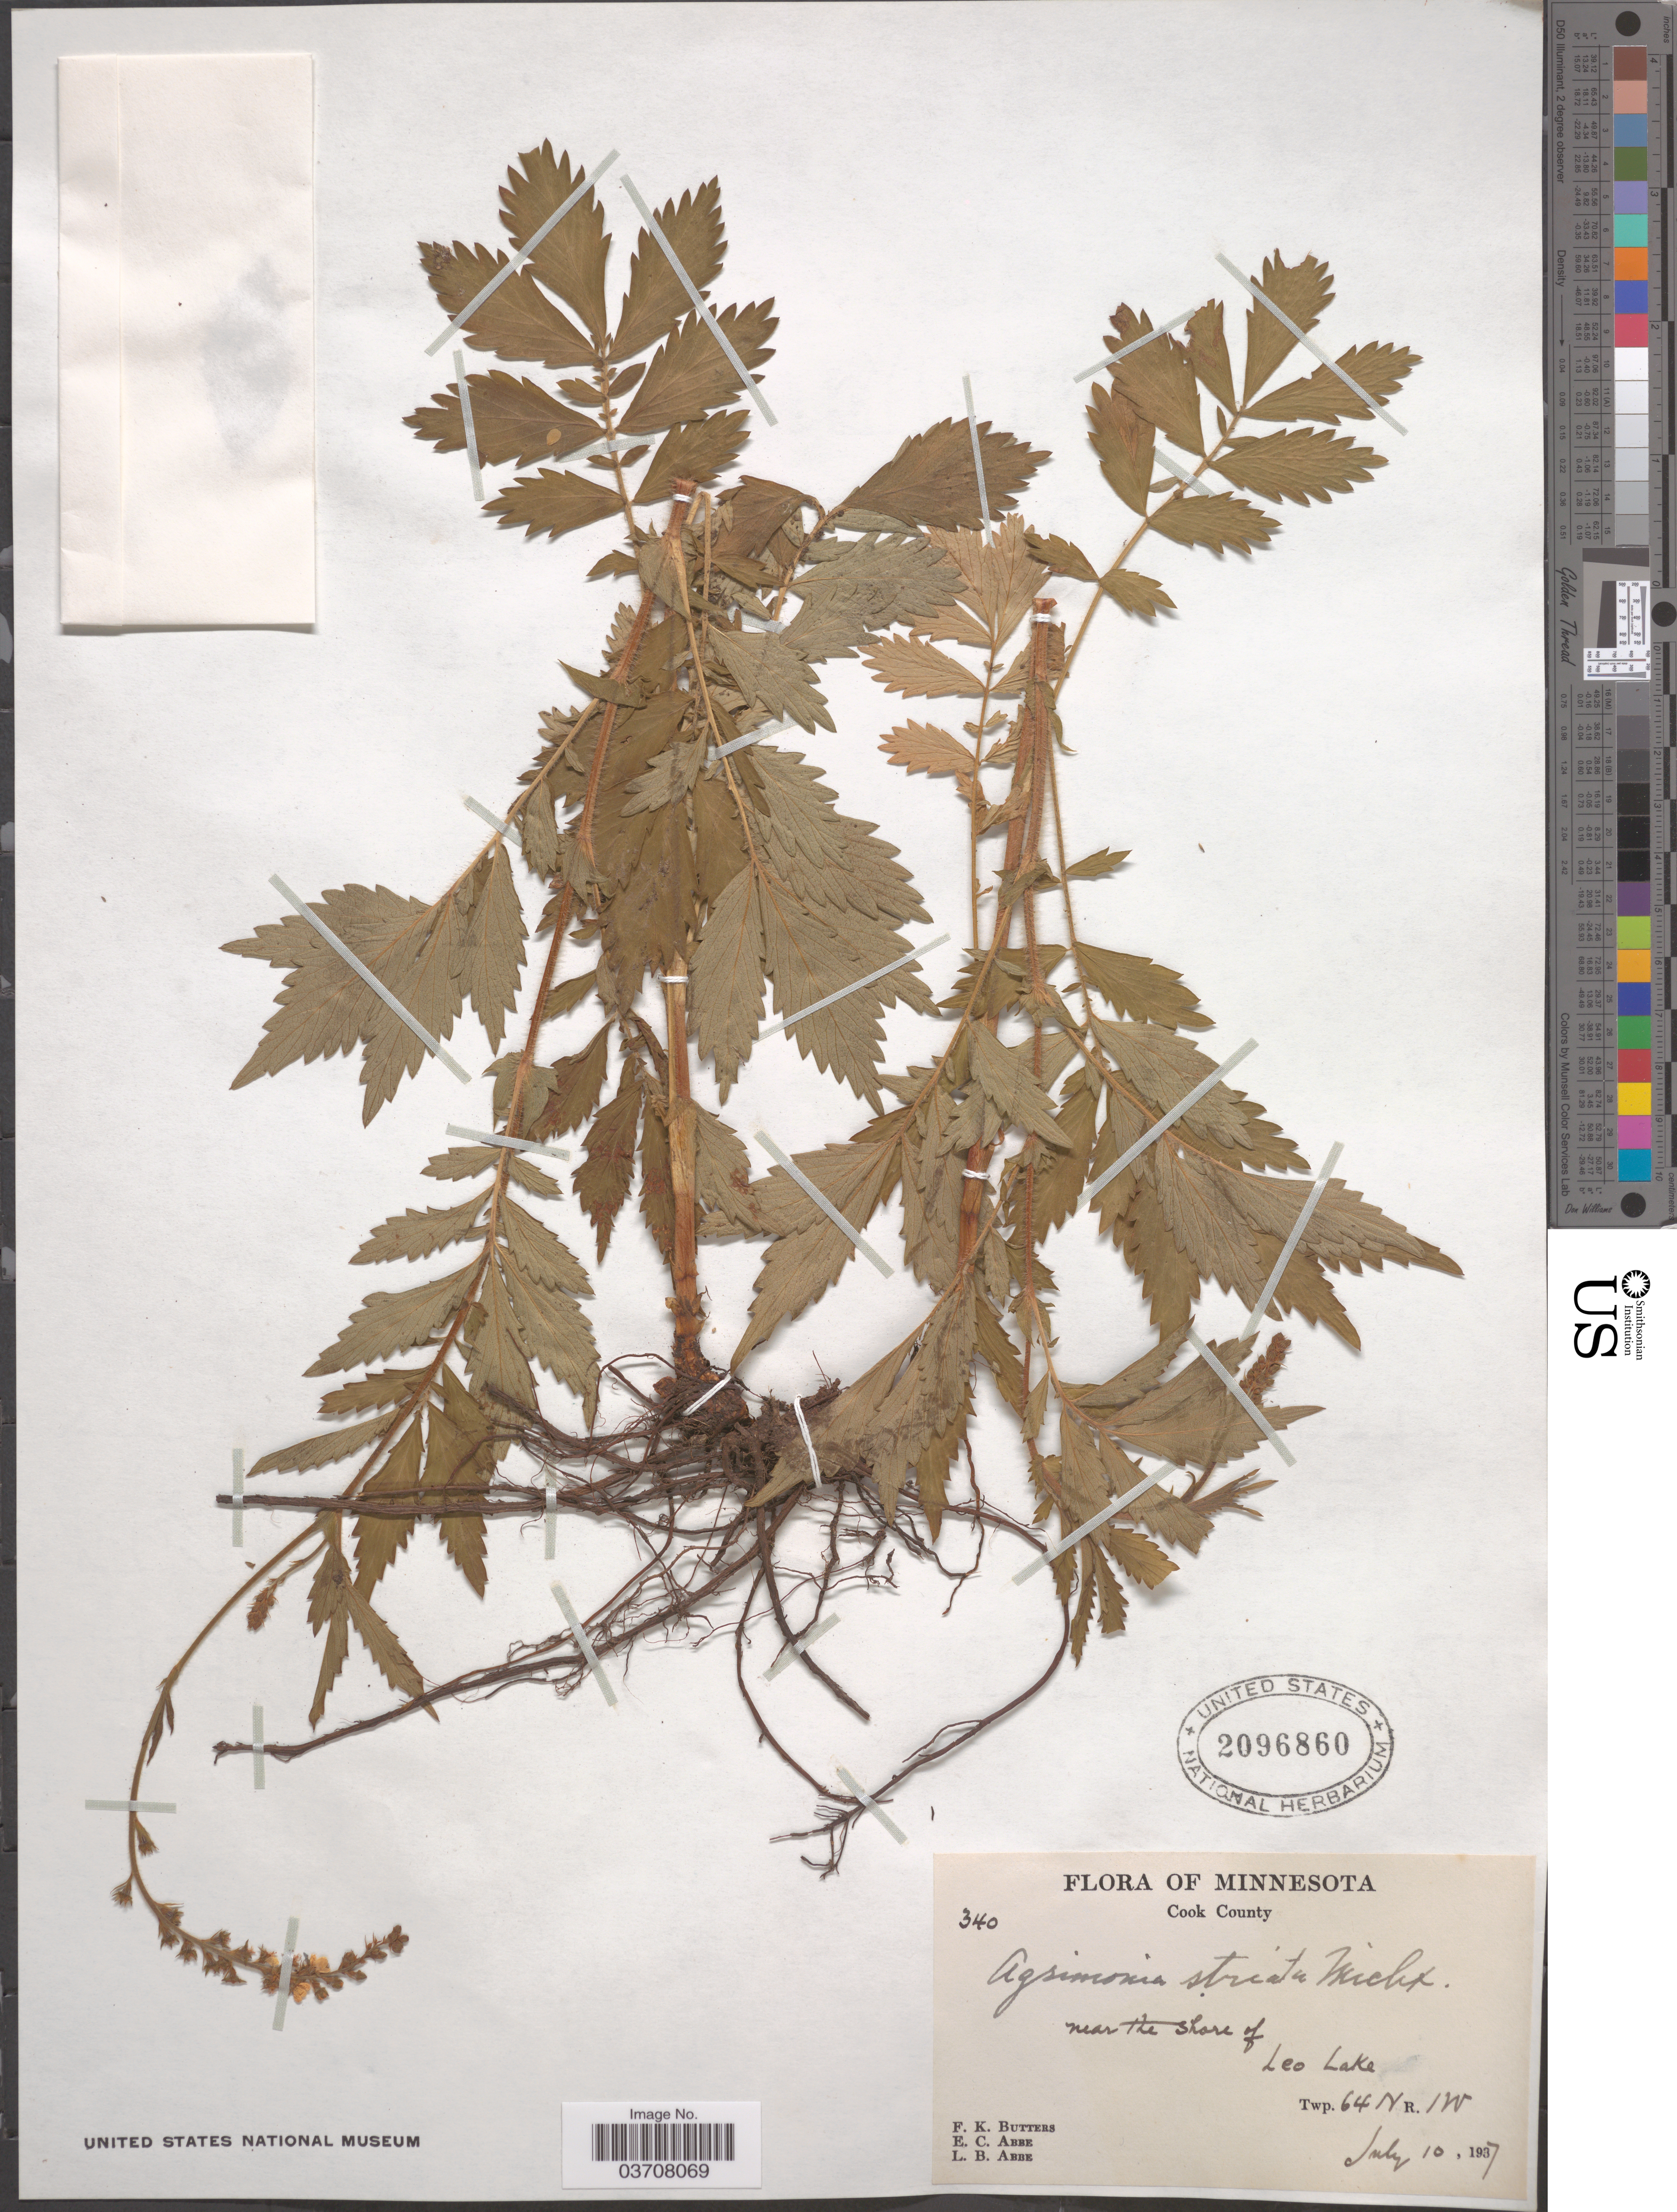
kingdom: Plantae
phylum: Tracheophyta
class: Magnoliopsida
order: Rosales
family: Rosaceae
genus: Agrimonia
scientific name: Agrimonia striata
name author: Michx.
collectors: F. K. Butters, E. C. Abbe & L. B. Abbe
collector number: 340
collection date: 1937-07-10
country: United States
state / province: Minnesota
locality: Cook County. Near the shote of Leo Lake. Twp. 64NR. 1W.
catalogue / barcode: US 2096860